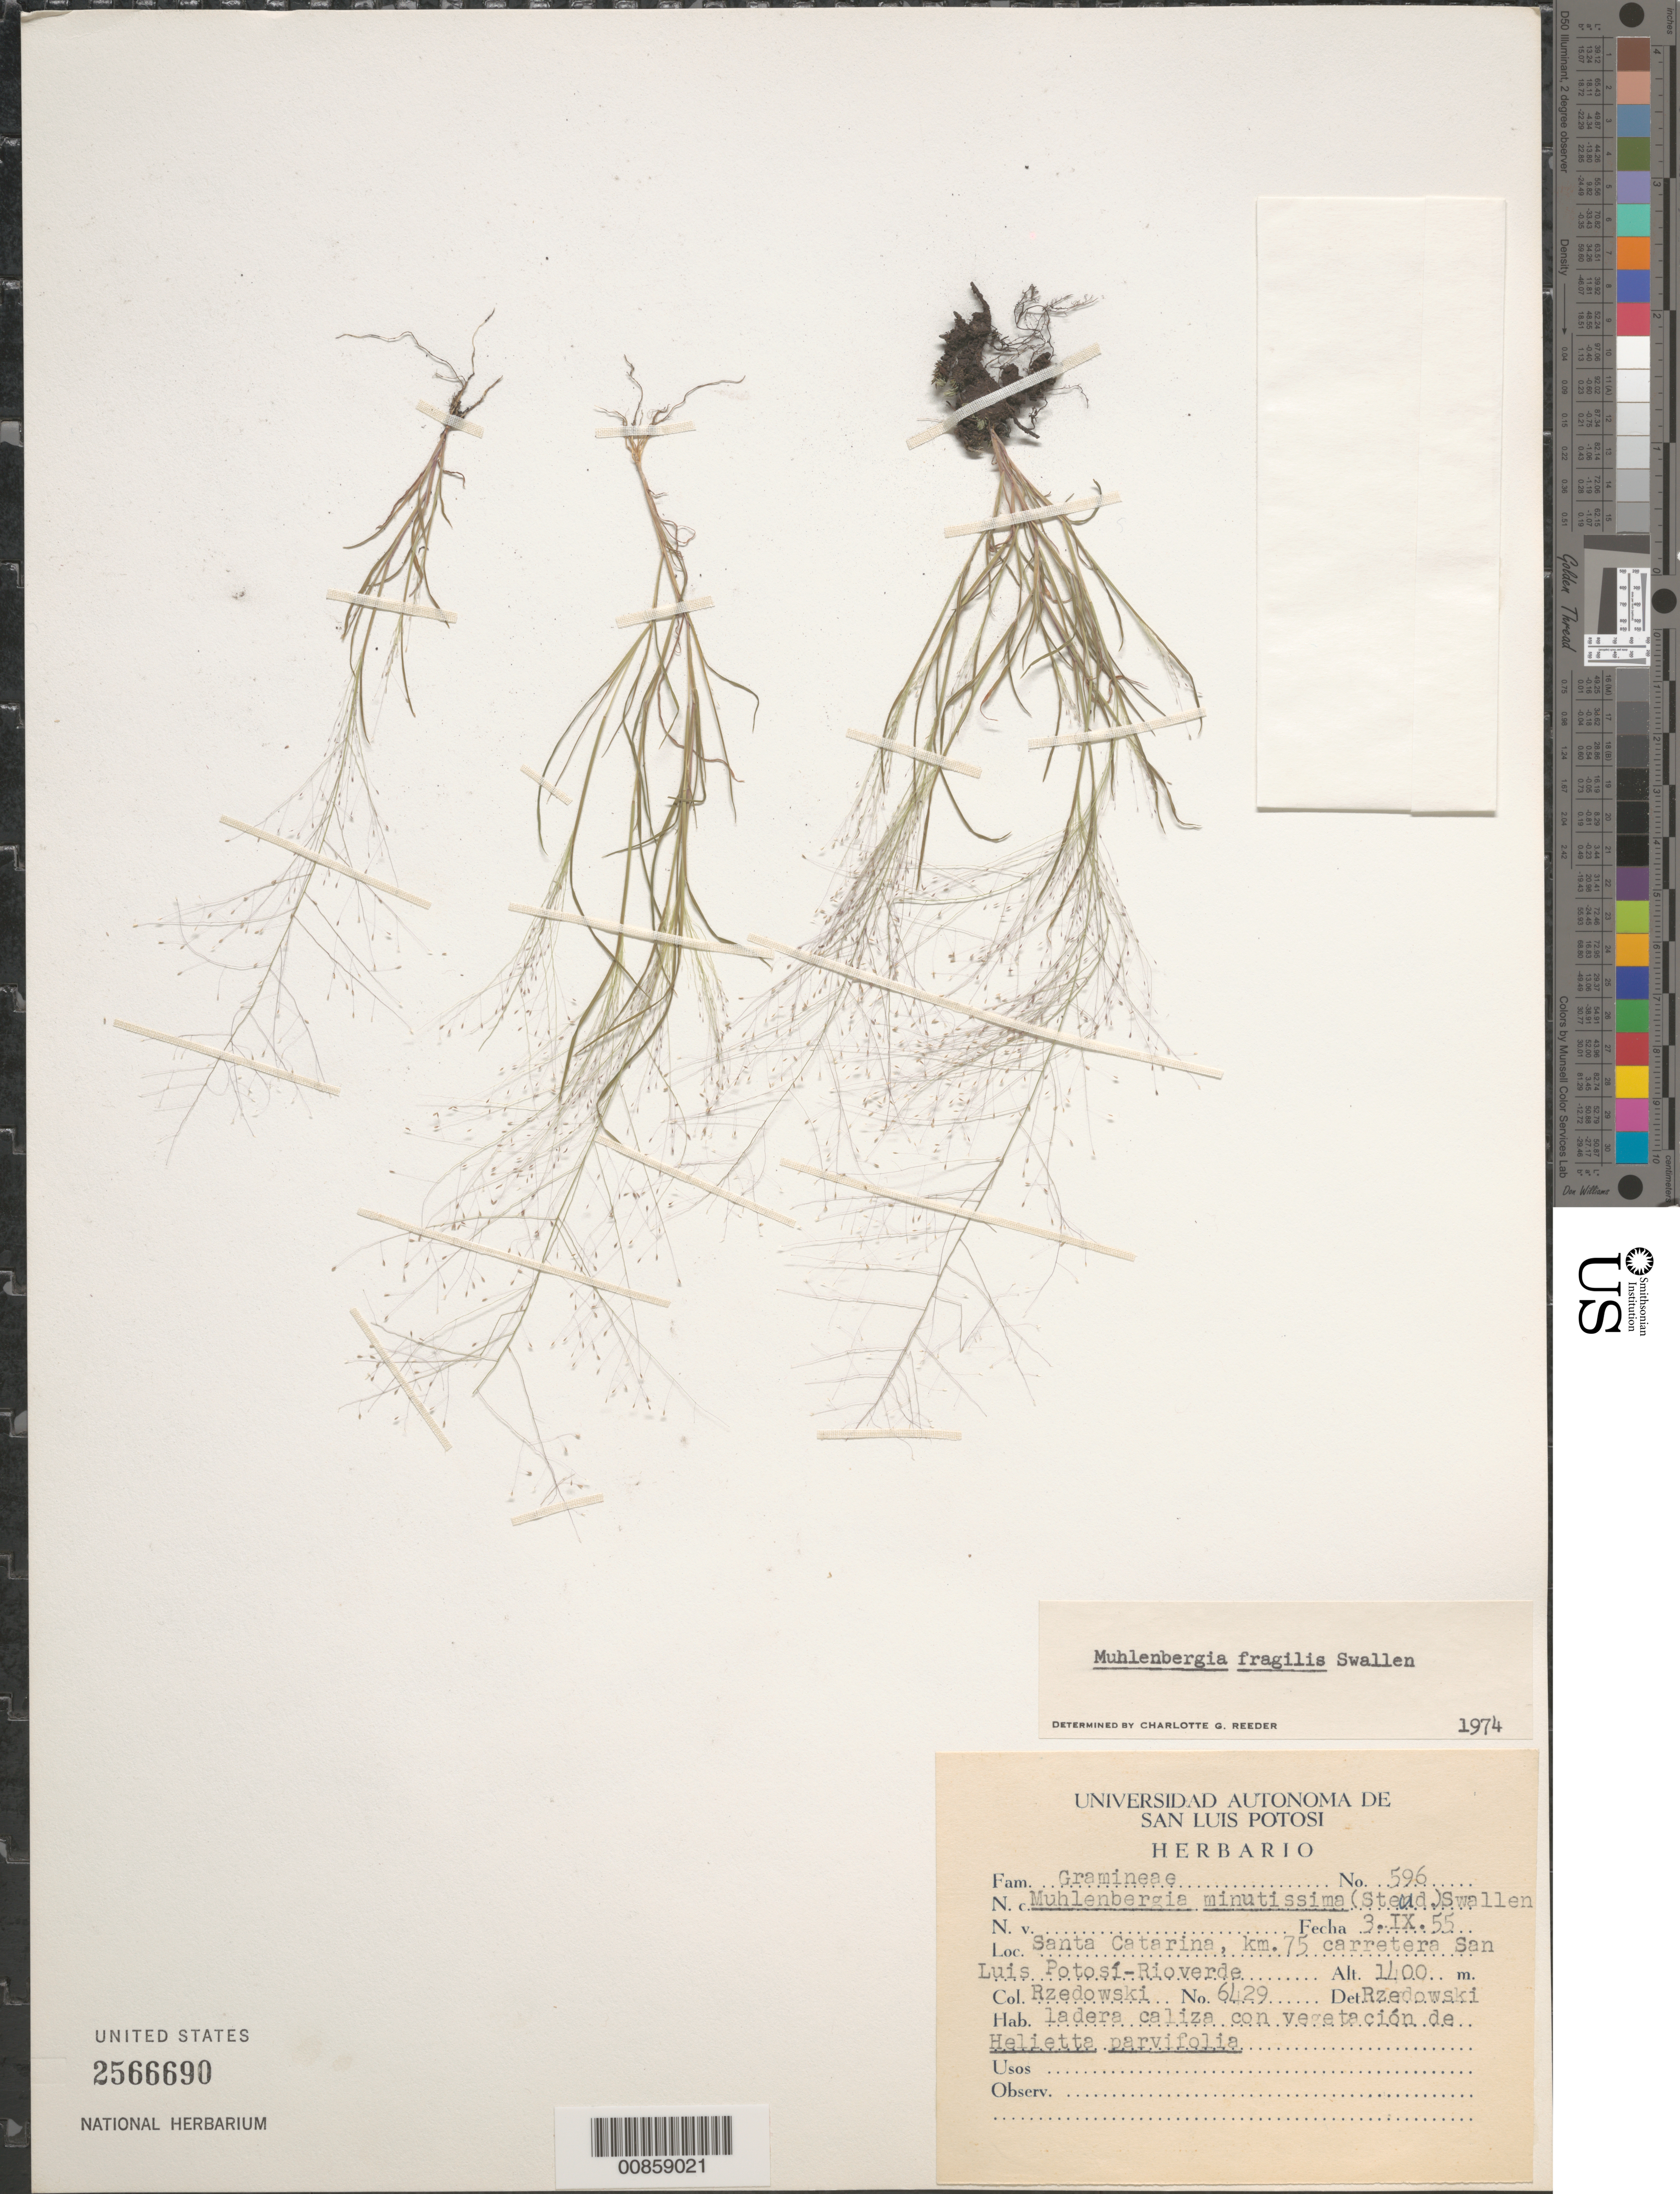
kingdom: Plantae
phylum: Tracheophyta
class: Liliopsida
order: Poales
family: Poaceae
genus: Muhlenbergia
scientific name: Muhlenbergia fragilis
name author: Swallen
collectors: Rzedowski, --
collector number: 6429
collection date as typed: Transcribed d/m/y: 3/9/55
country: Mexico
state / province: San Luis Potosí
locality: Santa Catarina, km. 75 carretera San Luis Potosí-Rioverde.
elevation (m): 1400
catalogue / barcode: US 2566690